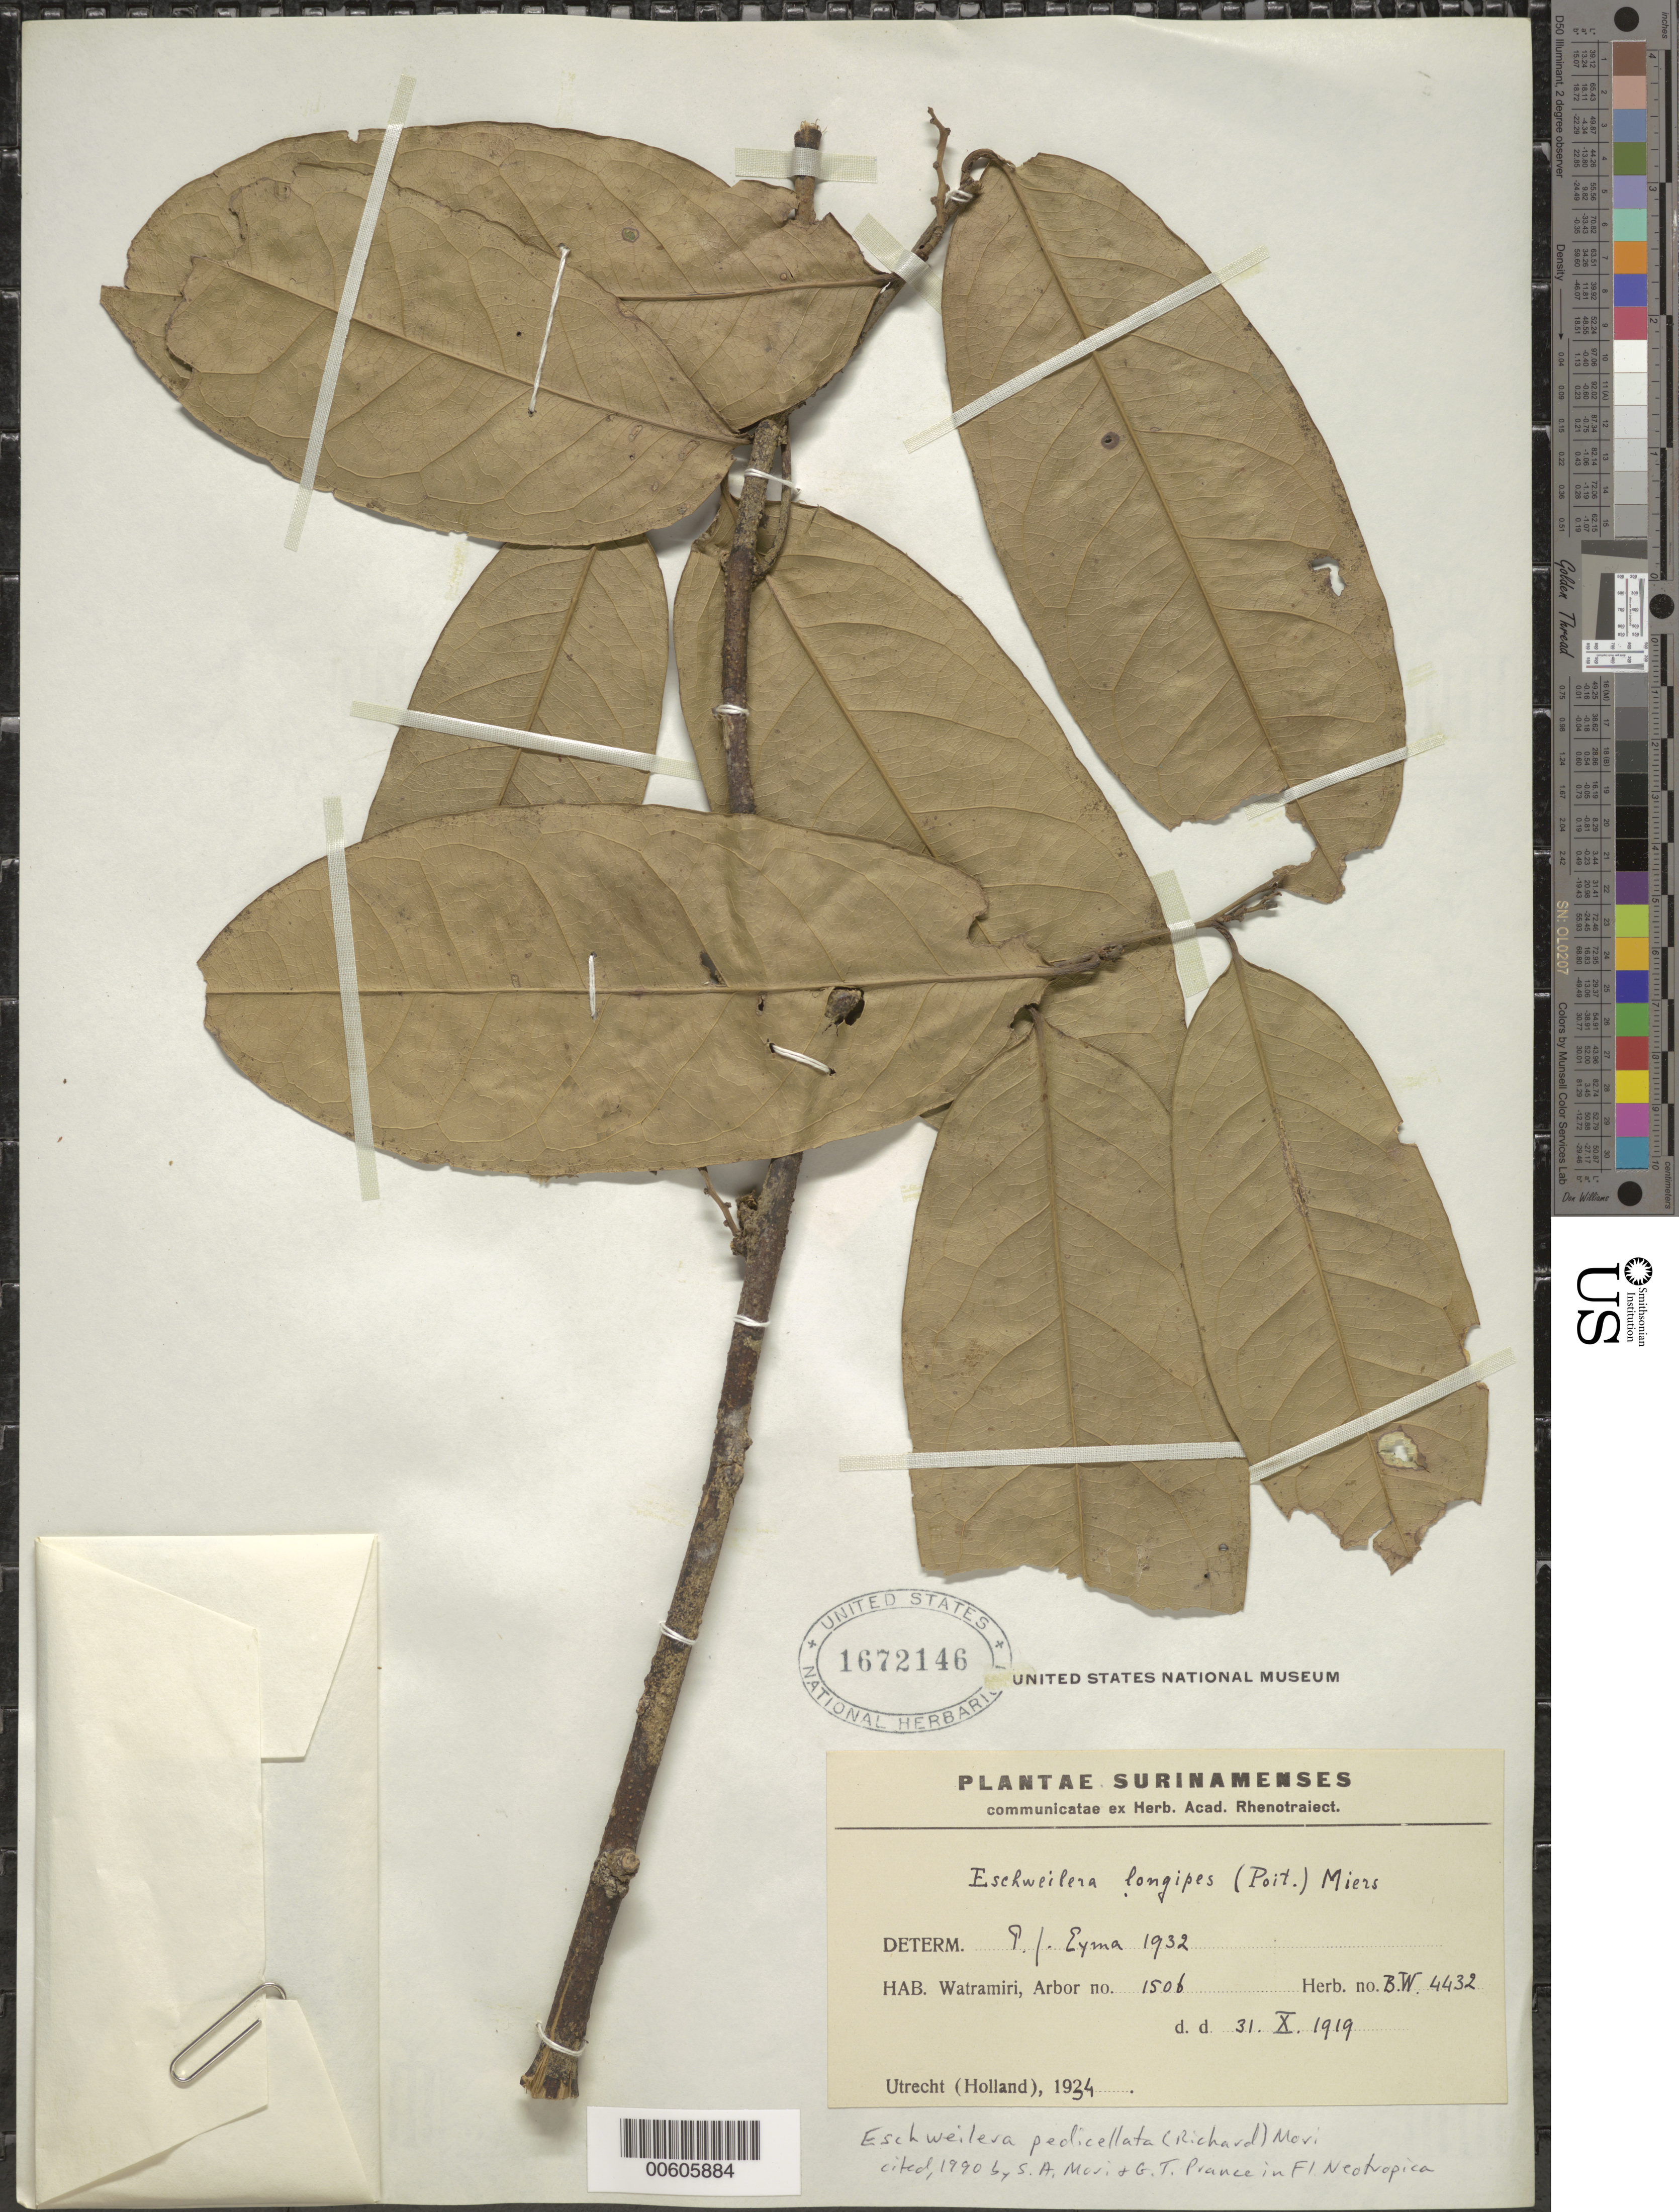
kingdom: Plantae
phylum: Tracheophyta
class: Magnoliopsida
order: Ericales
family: Lecythidaceae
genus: Eschweilera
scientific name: Eschweilera pedicellata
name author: (Rich.) S.A. Mori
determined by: Mori, Scott A.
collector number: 4432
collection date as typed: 31-Oct-19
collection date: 1919-10-31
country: Suriname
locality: Watramiri, Forest Reserve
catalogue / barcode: US 1672146